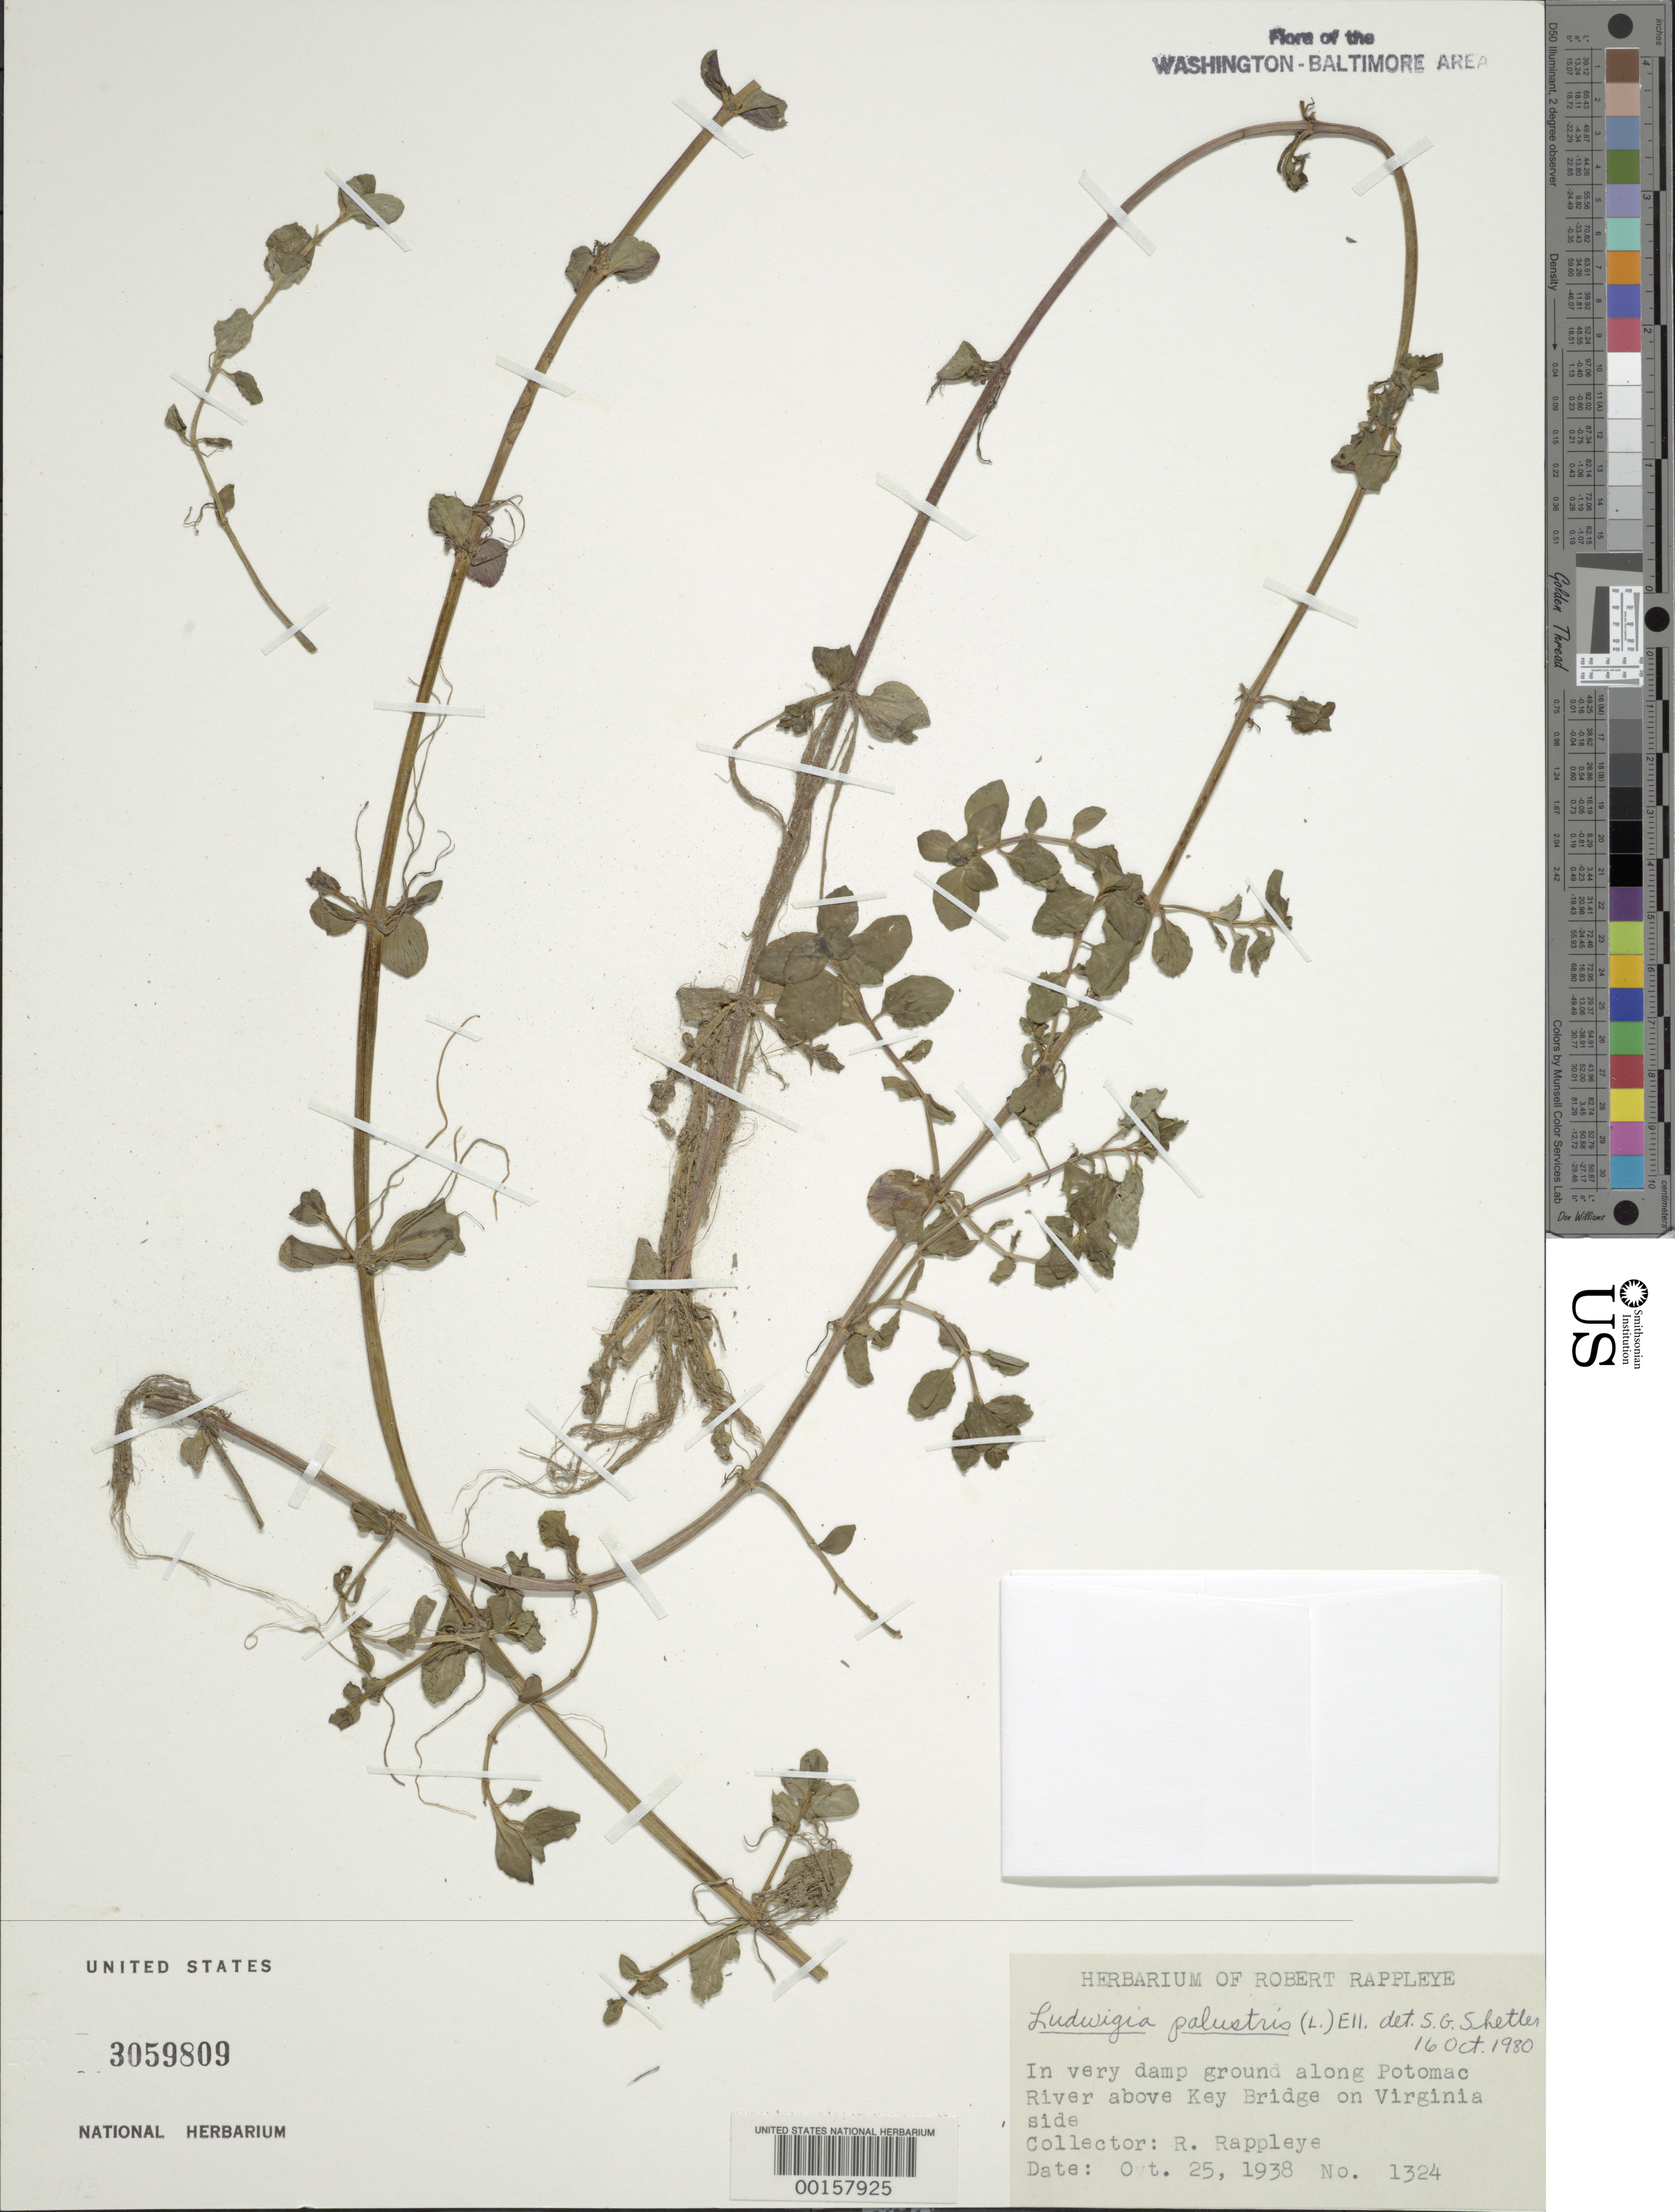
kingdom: Plantae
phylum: Tracheophyta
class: Magnoliopsida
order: Myrtales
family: Onagraceae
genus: Ludwigia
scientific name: Ludwigia palustris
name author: (L.) Elliott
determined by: Shetler, Stanwyn G., (US), NMNH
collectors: R. Rappleye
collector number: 1324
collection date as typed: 25 Oct 1938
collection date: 1938-10-25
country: United States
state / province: Virginia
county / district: Arlington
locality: Along Potomac River, above Key Bridge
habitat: In very damp ground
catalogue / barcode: US 3059809